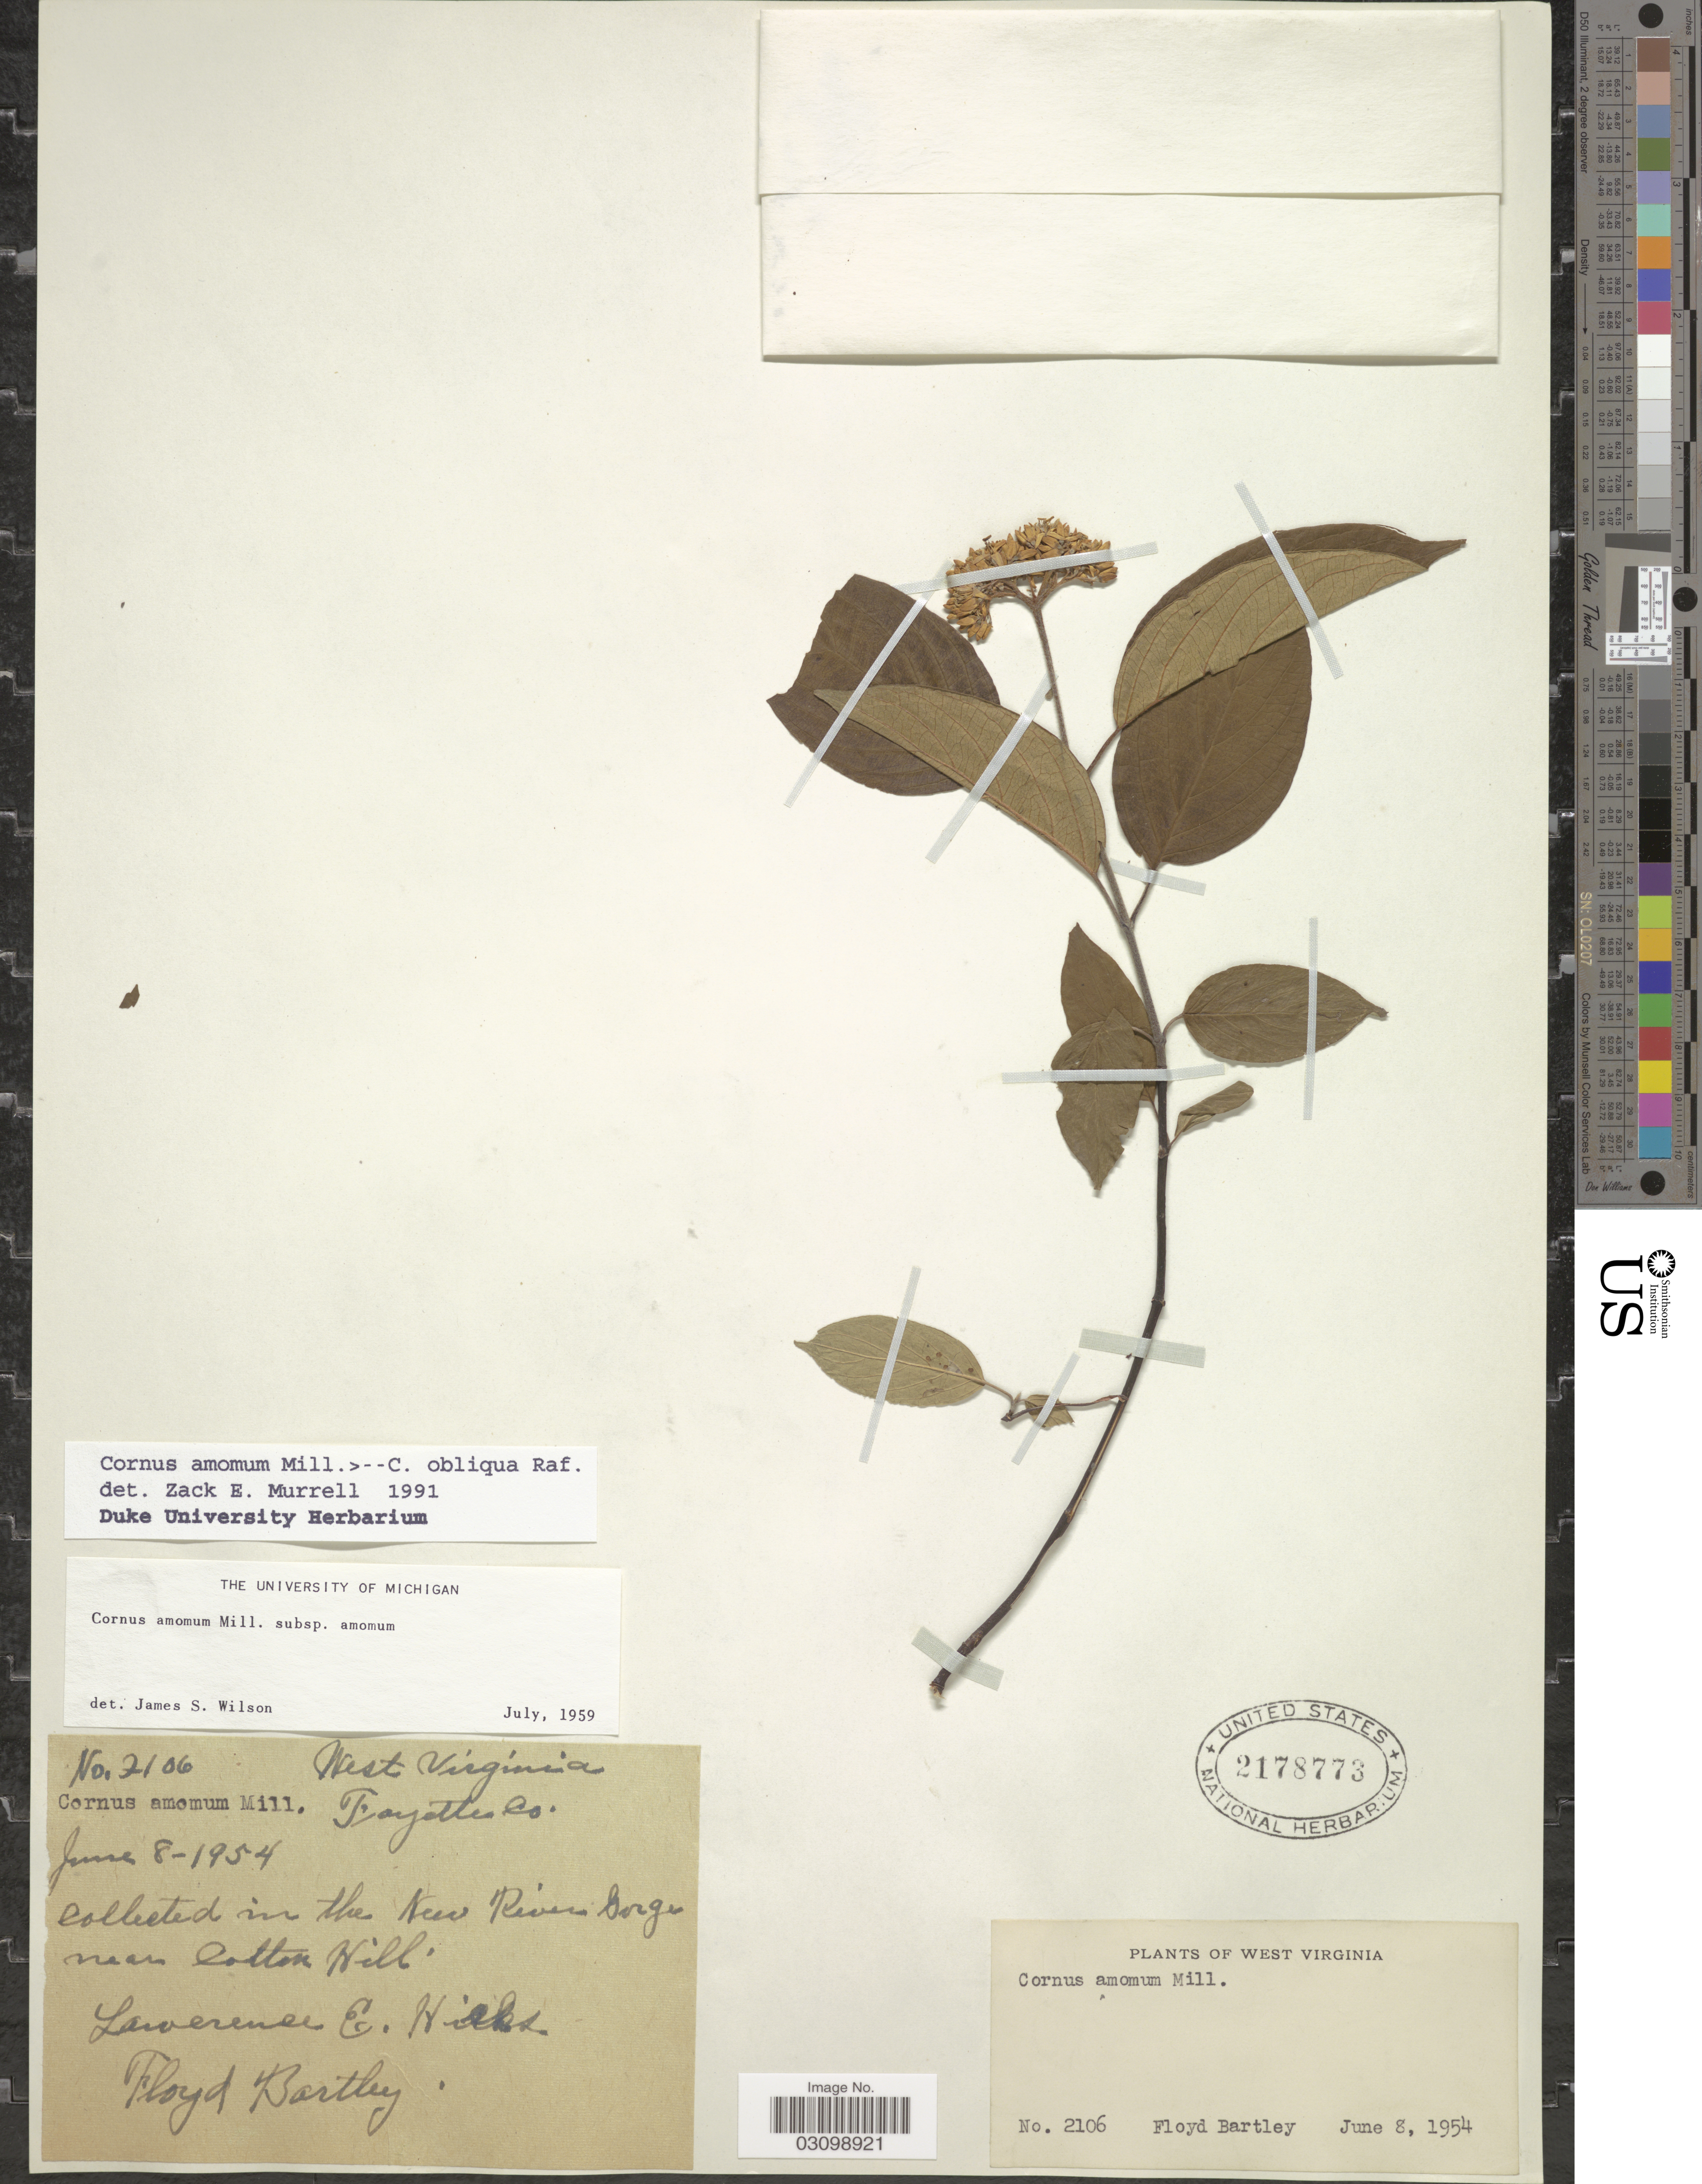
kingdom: Plantae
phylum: Tracheophyta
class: Magnoliopsida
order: Cornales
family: Cornaceae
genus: Cornus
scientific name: Cornus amomum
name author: Mill.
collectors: L. E. Hicks & F. Bartley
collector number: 2106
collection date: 1954-06-08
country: United States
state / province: West Virginia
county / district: Fayette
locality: Fayette Co., in the New River Gorge near Cotton Hill.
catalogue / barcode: US 2178773